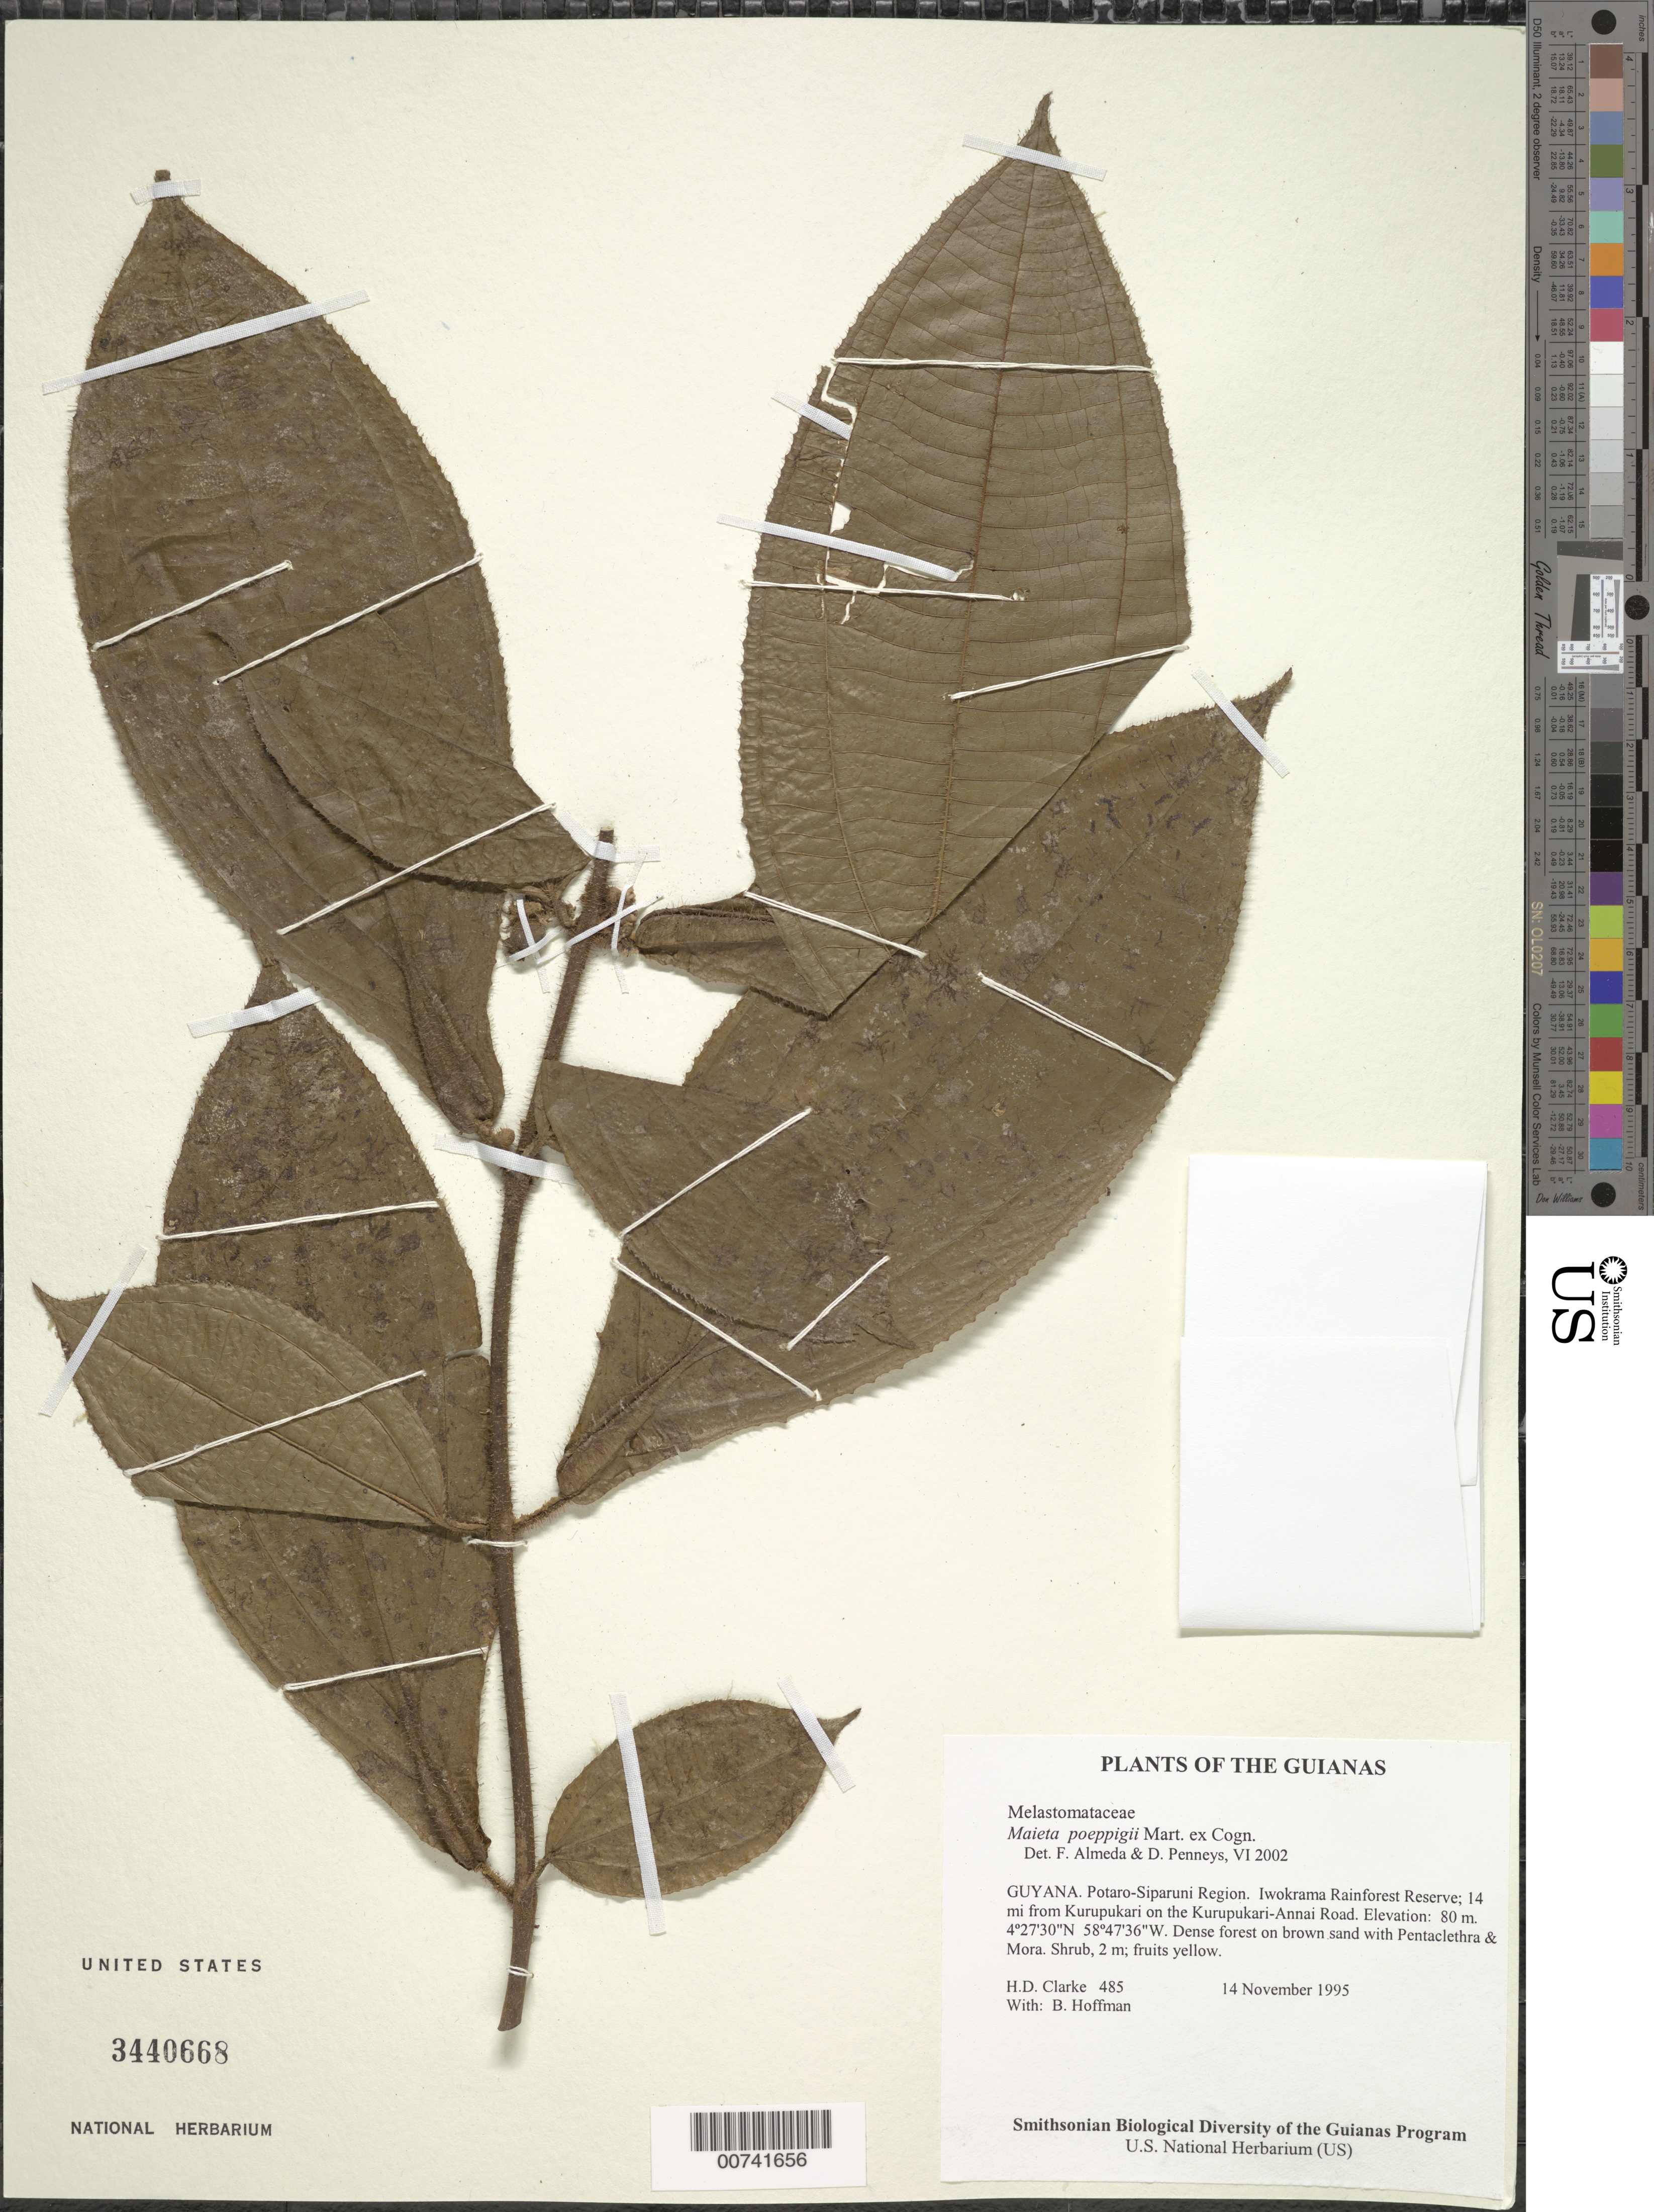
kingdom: Plantae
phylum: Tracheophyta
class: Magnoliopsida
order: Myrtales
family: Melastomataceae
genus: Maieta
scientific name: Maieta poeppigii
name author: Mart. ex Cogn.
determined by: Almeda, F.; Penneys, D. S.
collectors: H. D. Clarke & B. Hoffman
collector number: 485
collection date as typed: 14 November 1995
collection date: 1995-11-14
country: Guyana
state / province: Potaro-Siparuni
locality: Iwokrama Rainforest Reserve; 14 mi from Kurupukari on the Kurupukari-Annai Road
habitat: Dense forest on brown sand with Pentaclethra & Mora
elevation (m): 80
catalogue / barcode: US 3440668